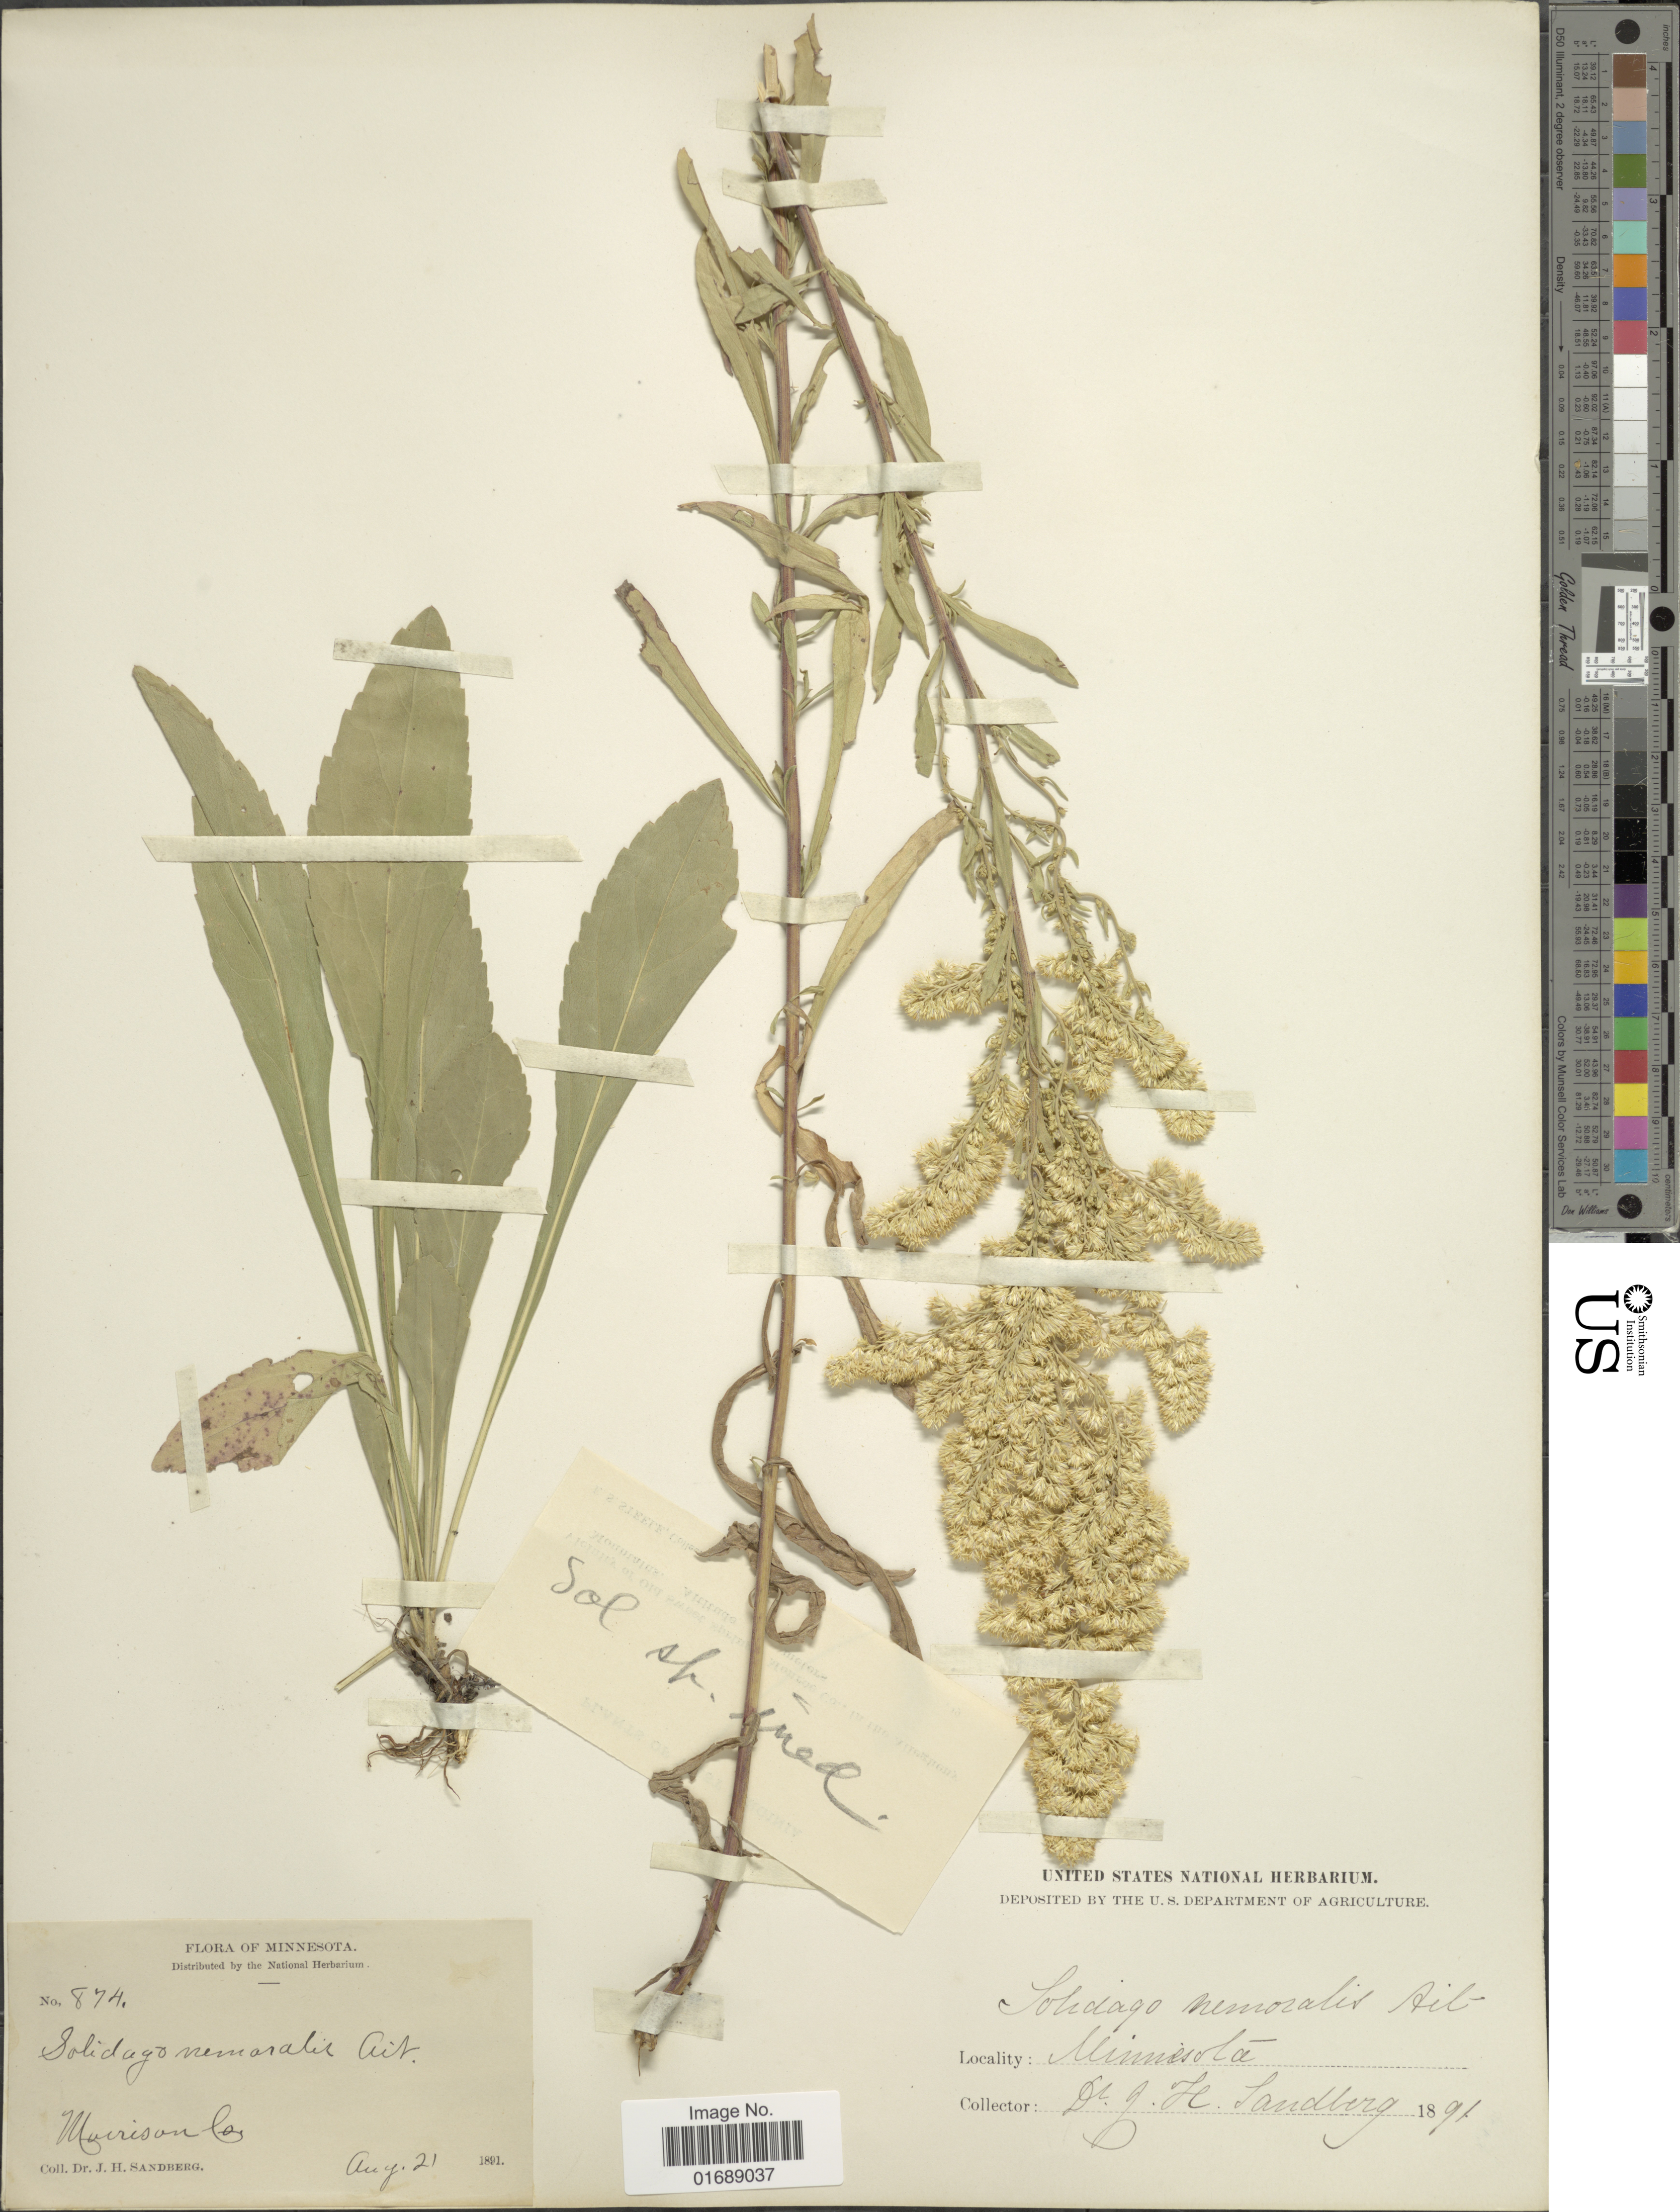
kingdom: Plantae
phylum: Tracheophyta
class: Magnoliopsida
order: Asterales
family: Asteraceae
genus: Solidago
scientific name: Solidago nemoralis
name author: Aiton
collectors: J. H. Sandberg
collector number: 874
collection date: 1891-08-21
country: United States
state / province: Minnesota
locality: Marrison Co.